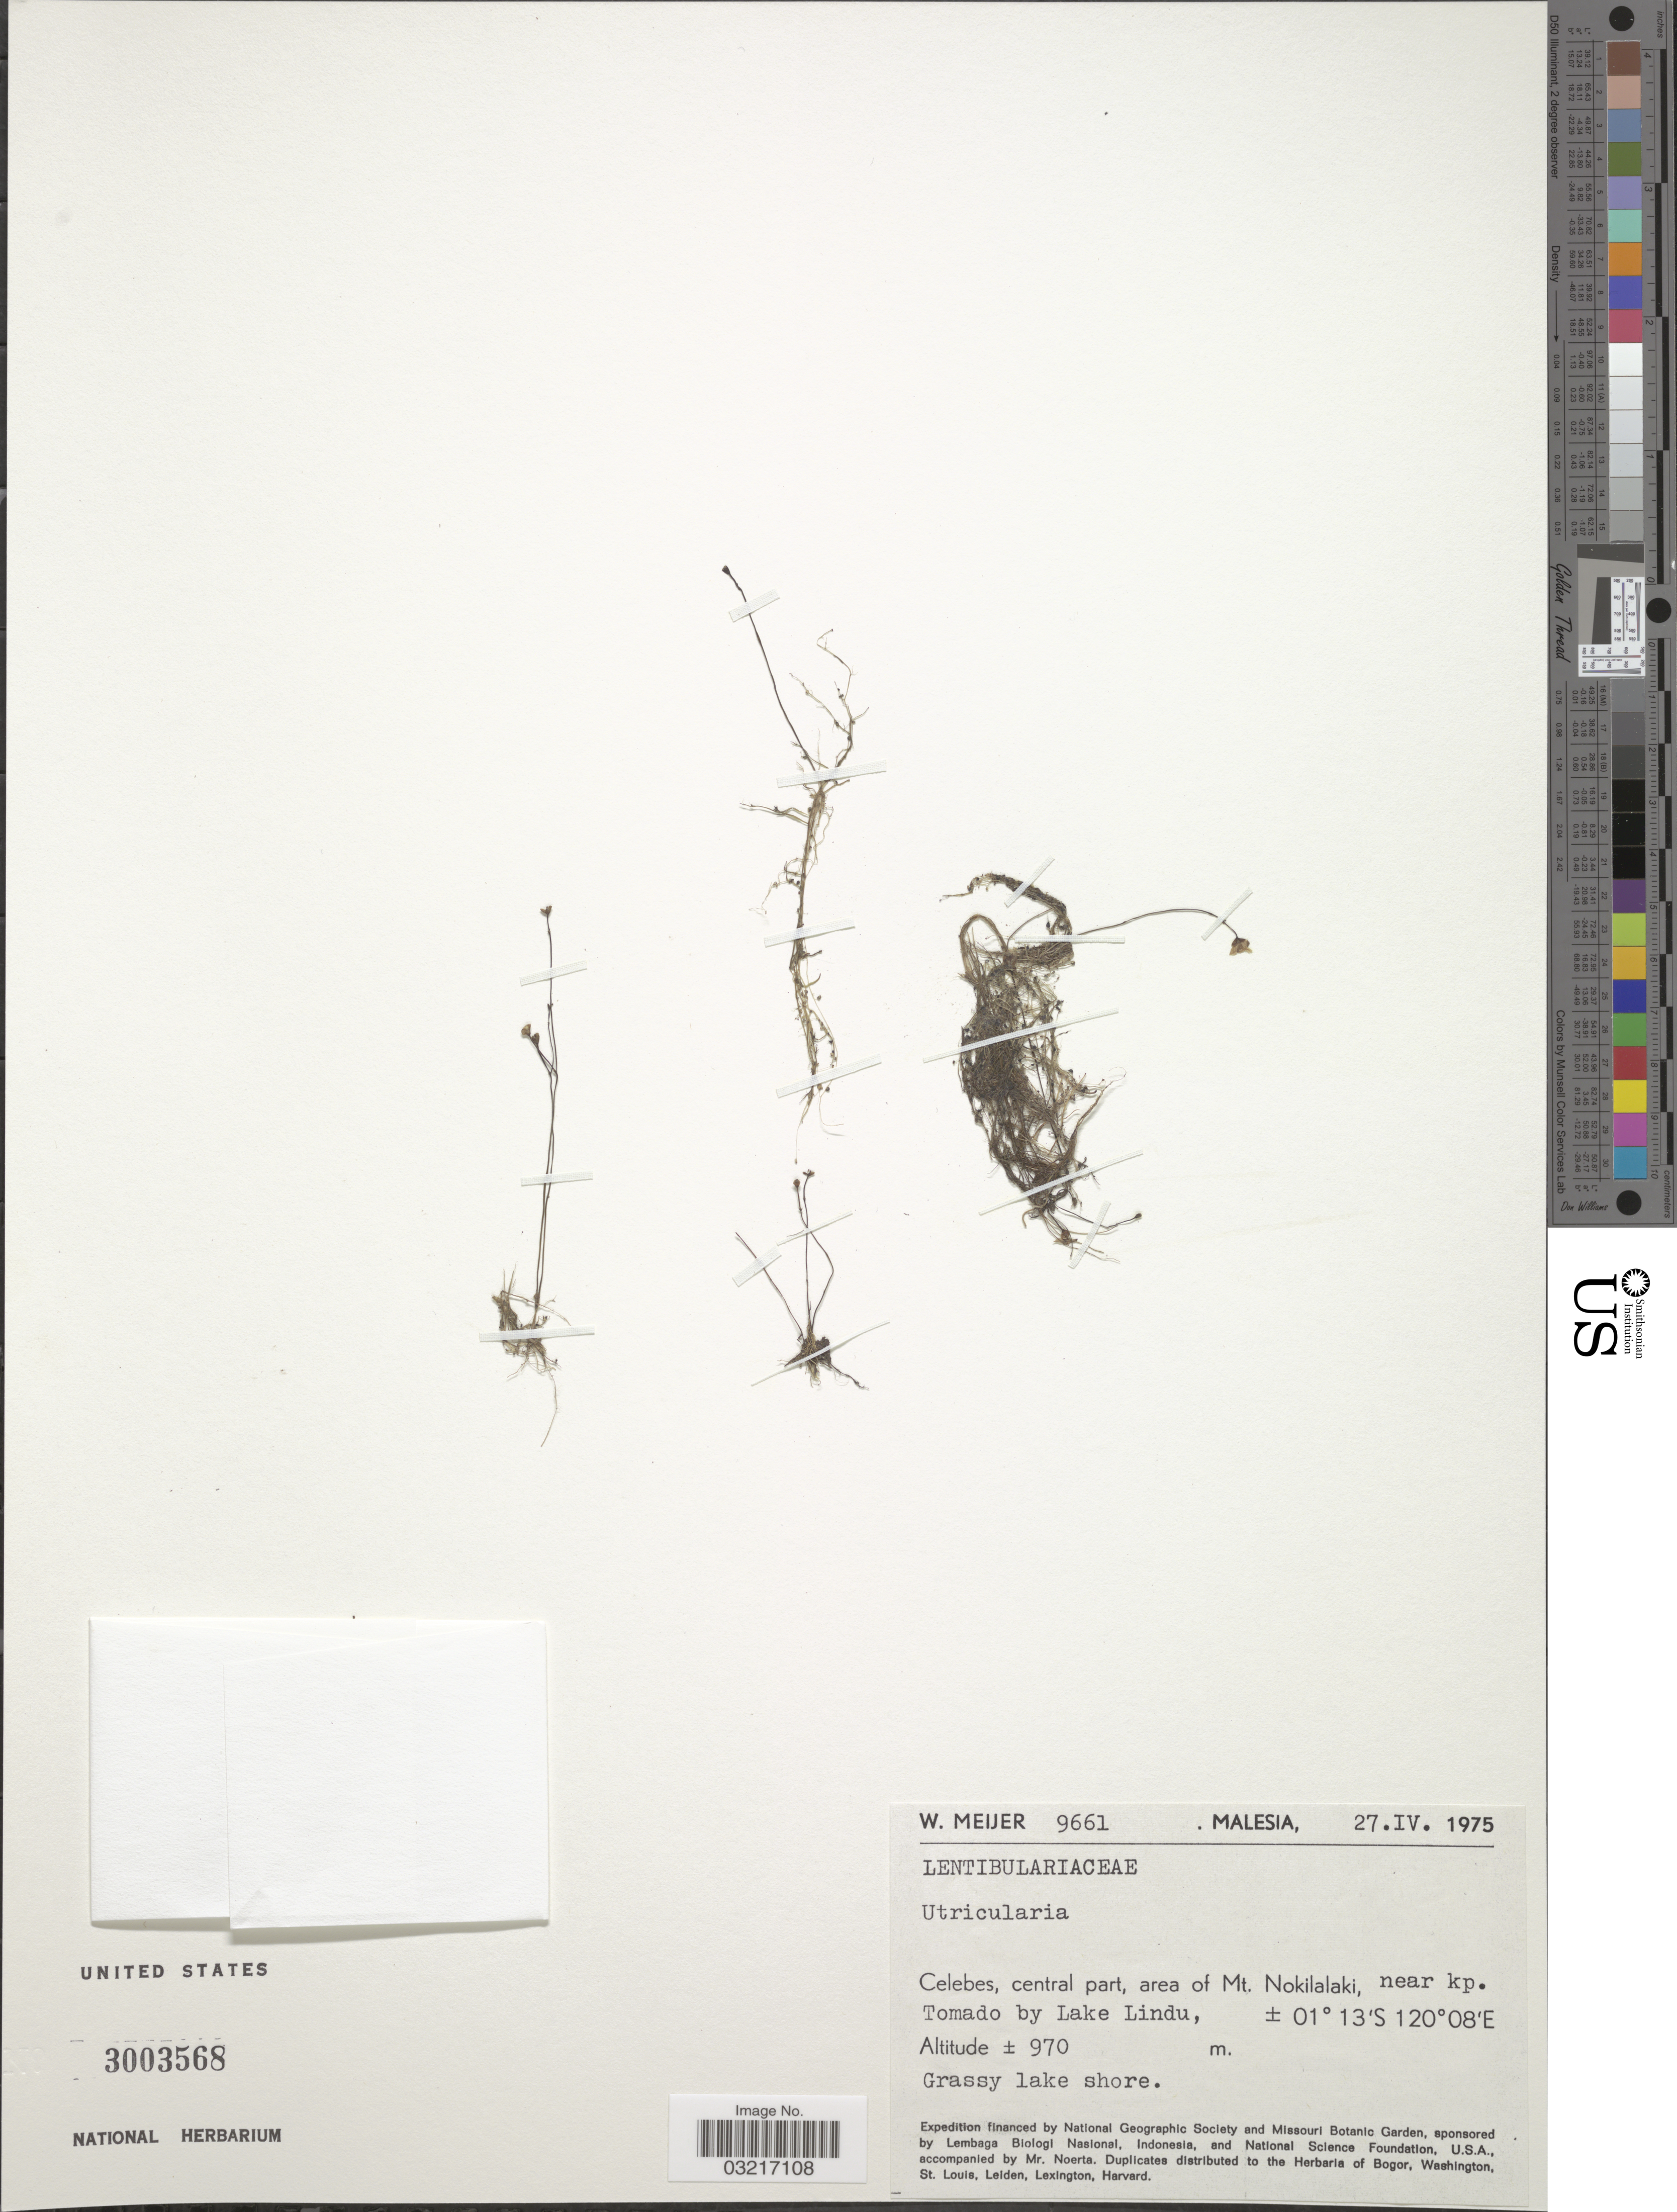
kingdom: Plantae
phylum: Tracheophyta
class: Magnoliopsida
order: Lamiales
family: Lentibulariaceae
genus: Utricularia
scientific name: Utricularia sp.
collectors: W. Meijer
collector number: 9661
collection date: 1975-04-27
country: Malaysia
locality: Malesia. Celebes, central part, area of Mt. Nokilalaki, near kp. Tomado by Lake Lindu.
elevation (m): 970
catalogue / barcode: US 3003568